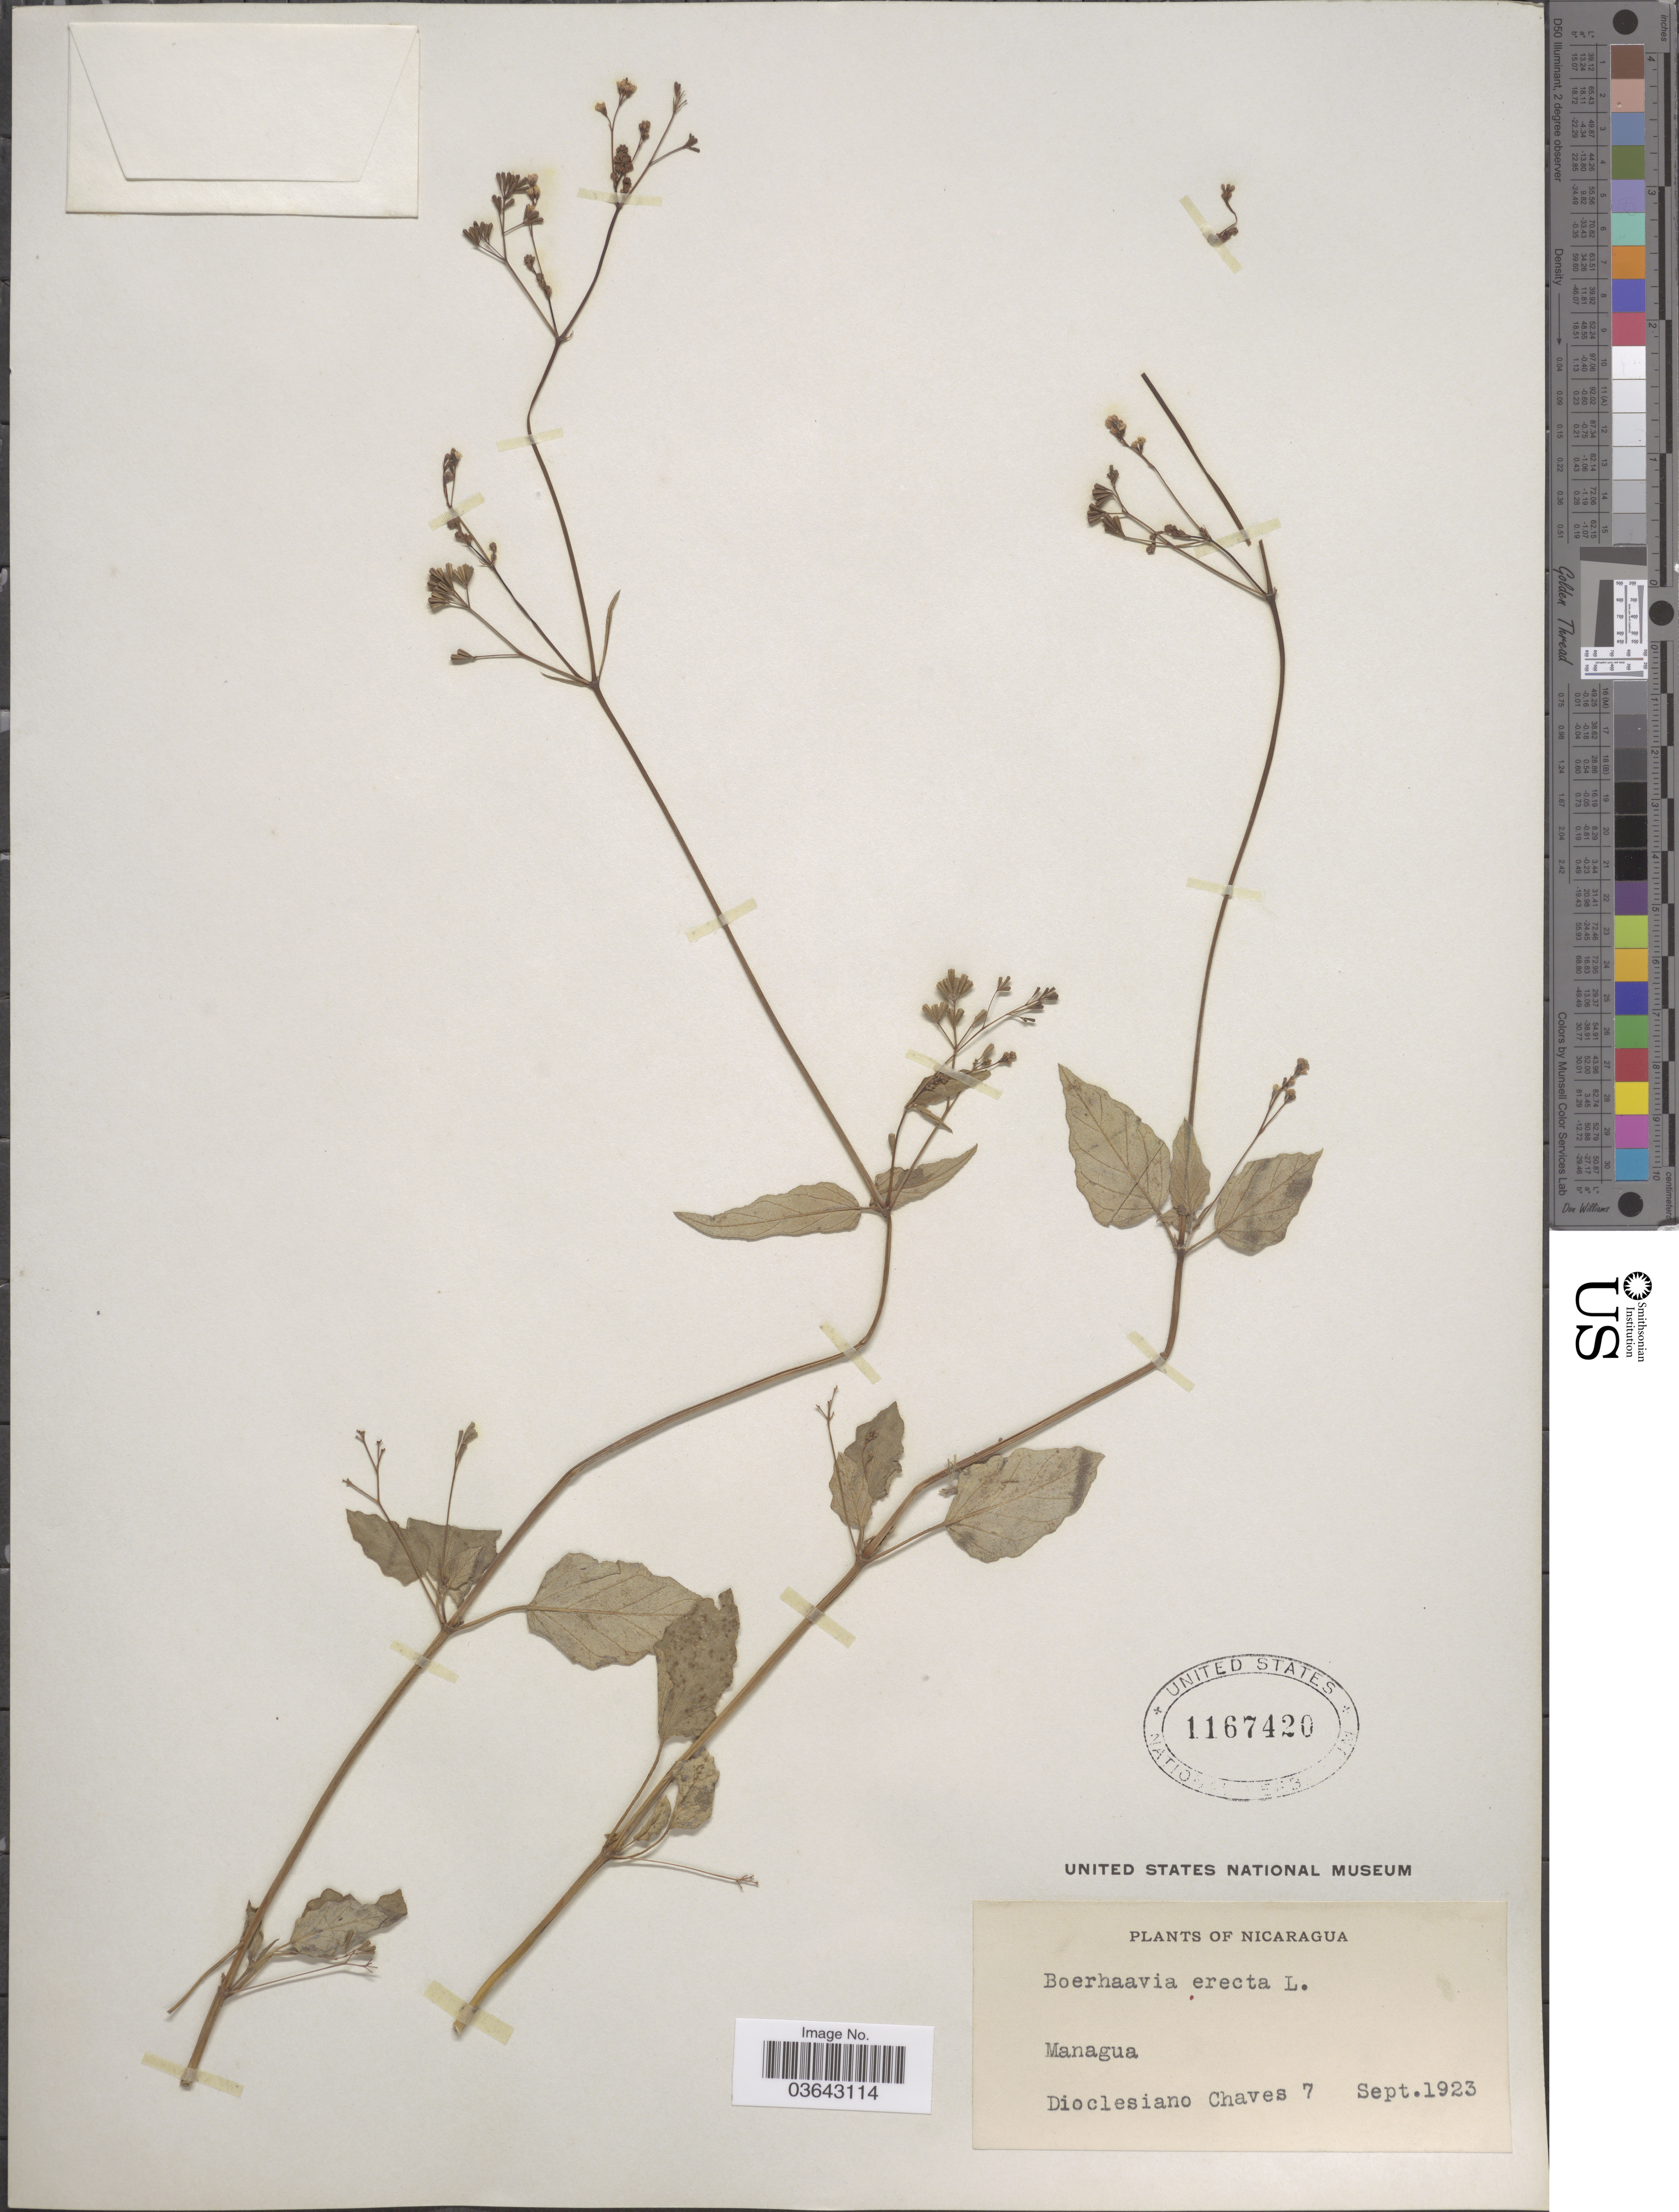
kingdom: Plantae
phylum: Tracheophyta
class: Magnoliopsida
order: Caryophyllales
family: Nyctaginaceae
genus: Boerhavia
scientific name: Boerhavia erecta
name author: L.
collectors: D. Chaves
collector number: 7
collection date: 1923-09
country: Nicaragua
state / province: Managua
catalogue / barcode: US 1167420